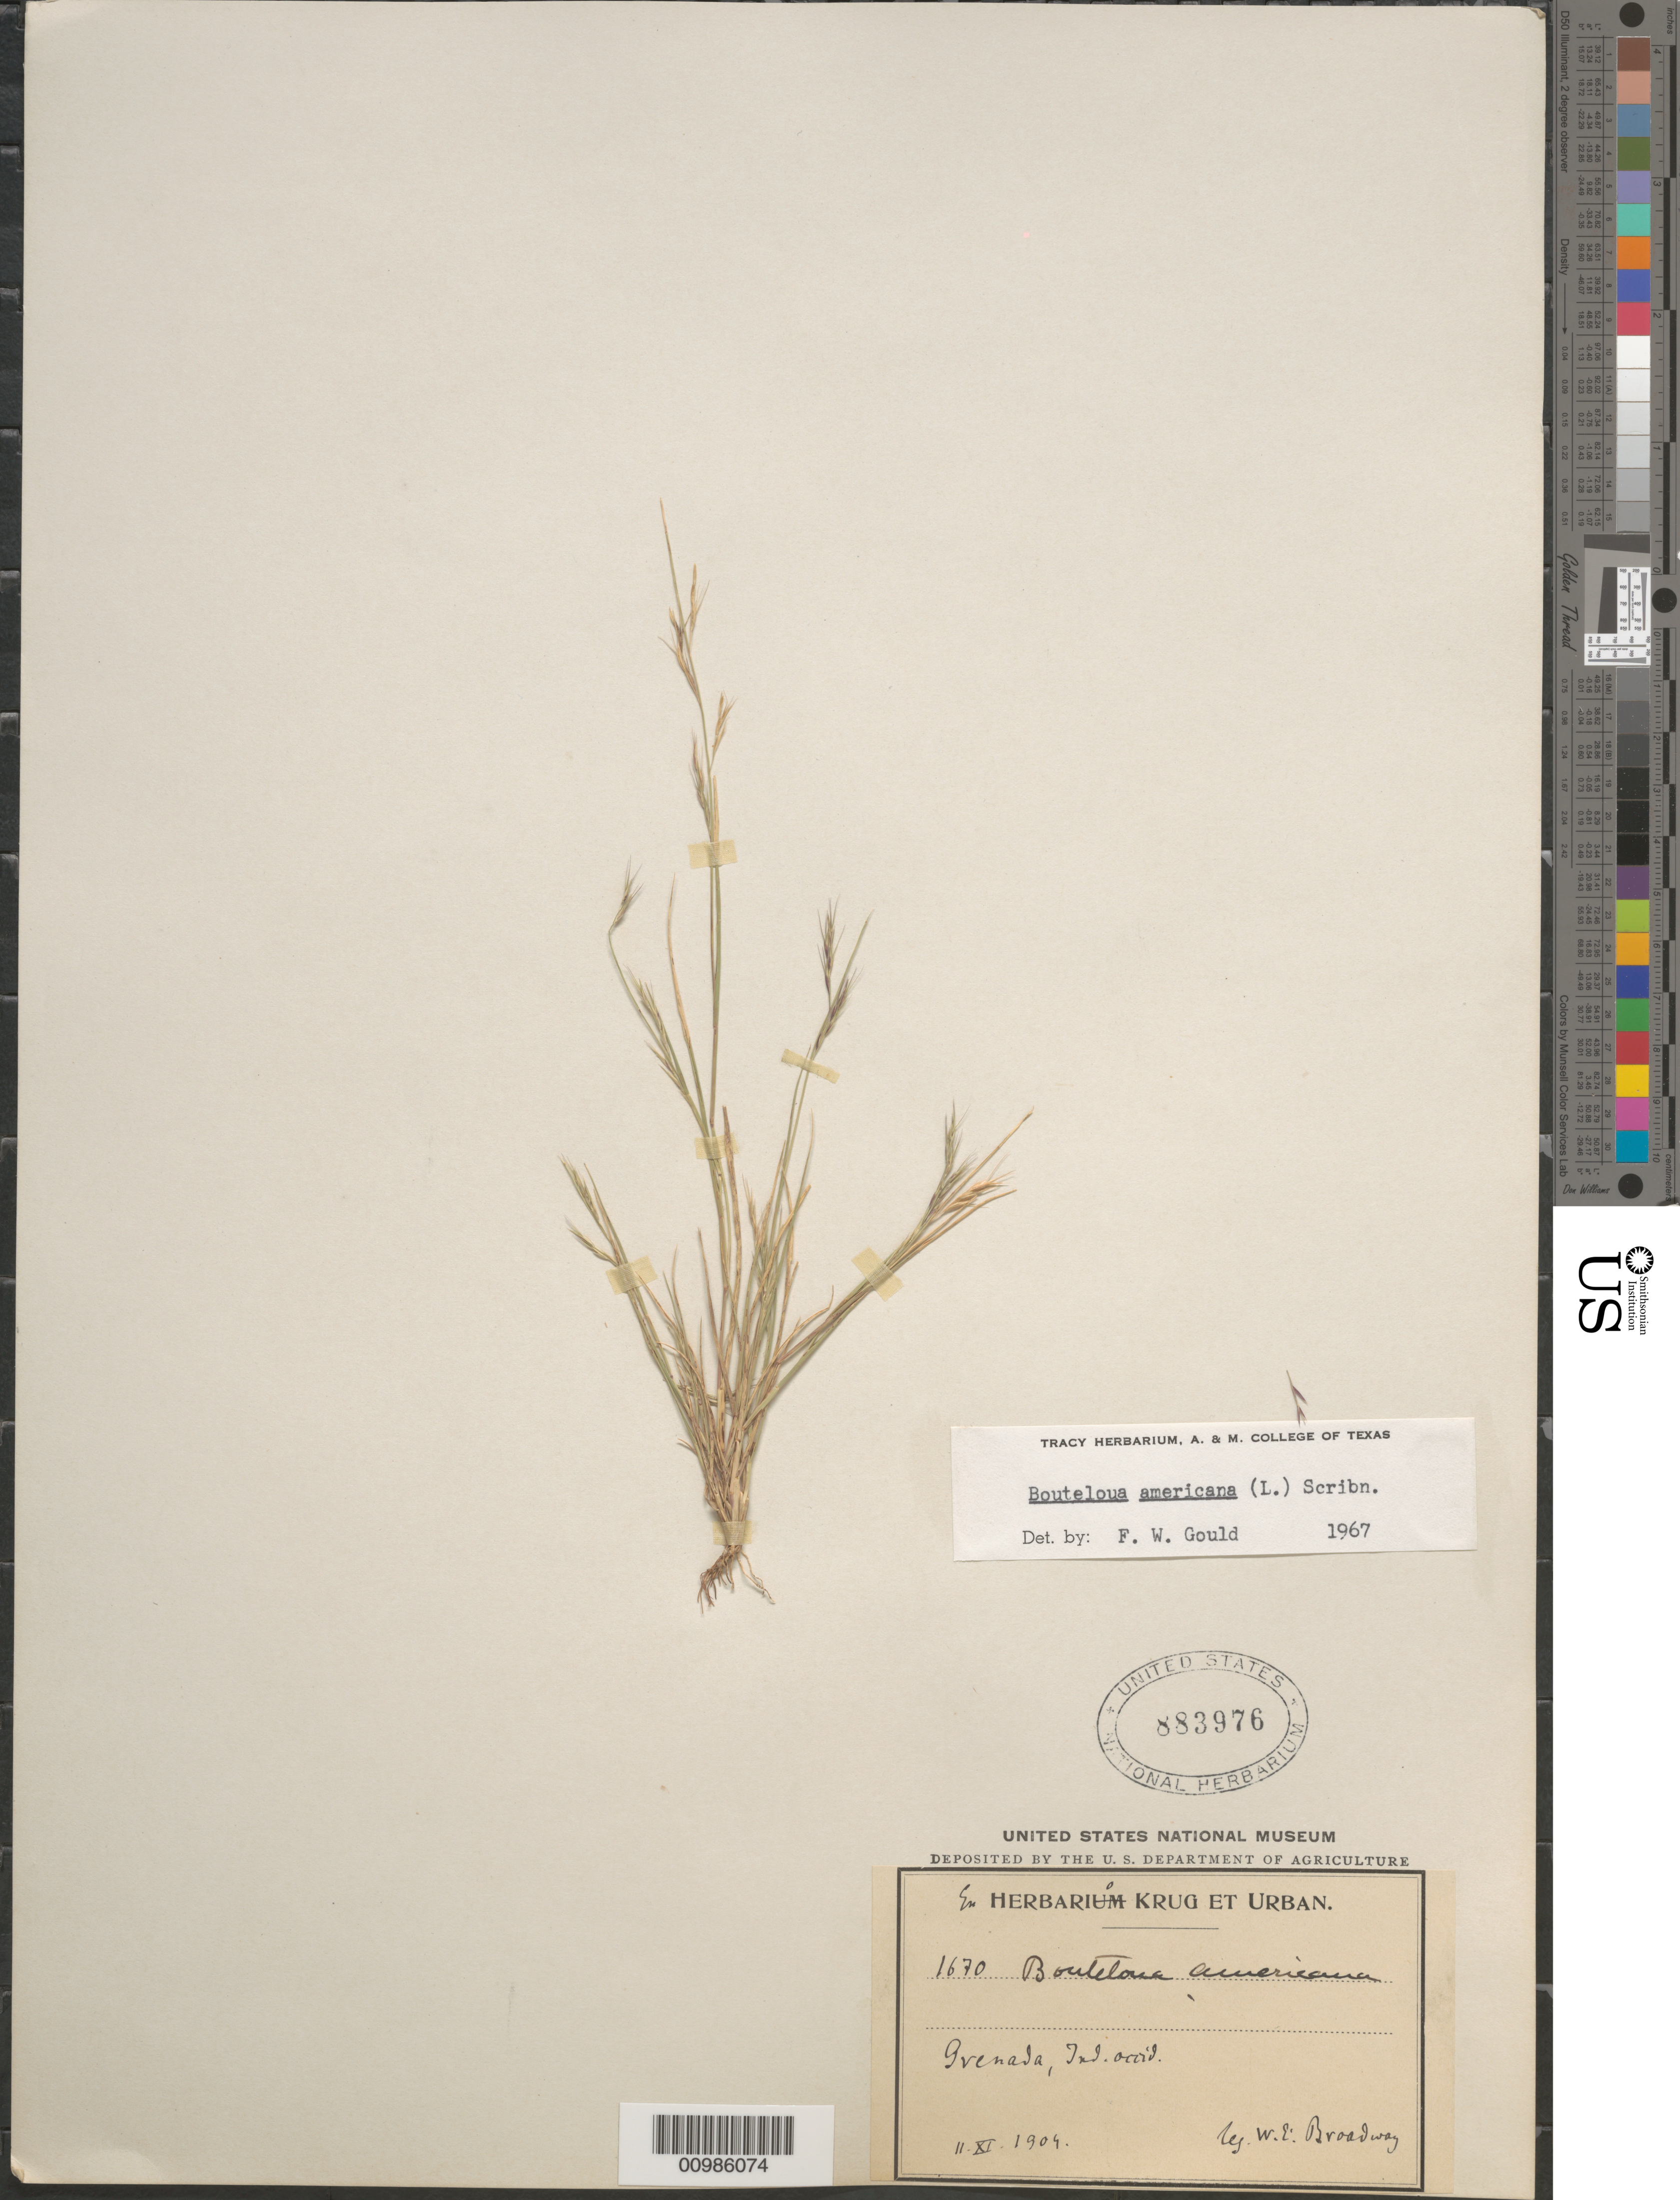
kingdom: Plantae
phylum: Tracheophyta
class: Liliopsida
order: Poales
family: Poaceae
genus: Bouteloua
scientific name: Bouteloua americana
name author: (L.) Scribn.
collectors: W. E. Broadway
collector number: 1670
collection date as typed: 11 Nov 1909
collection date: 1909-11-11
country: Grenada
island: Grenada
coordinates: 0 N, 0 E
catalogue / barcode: US 883976